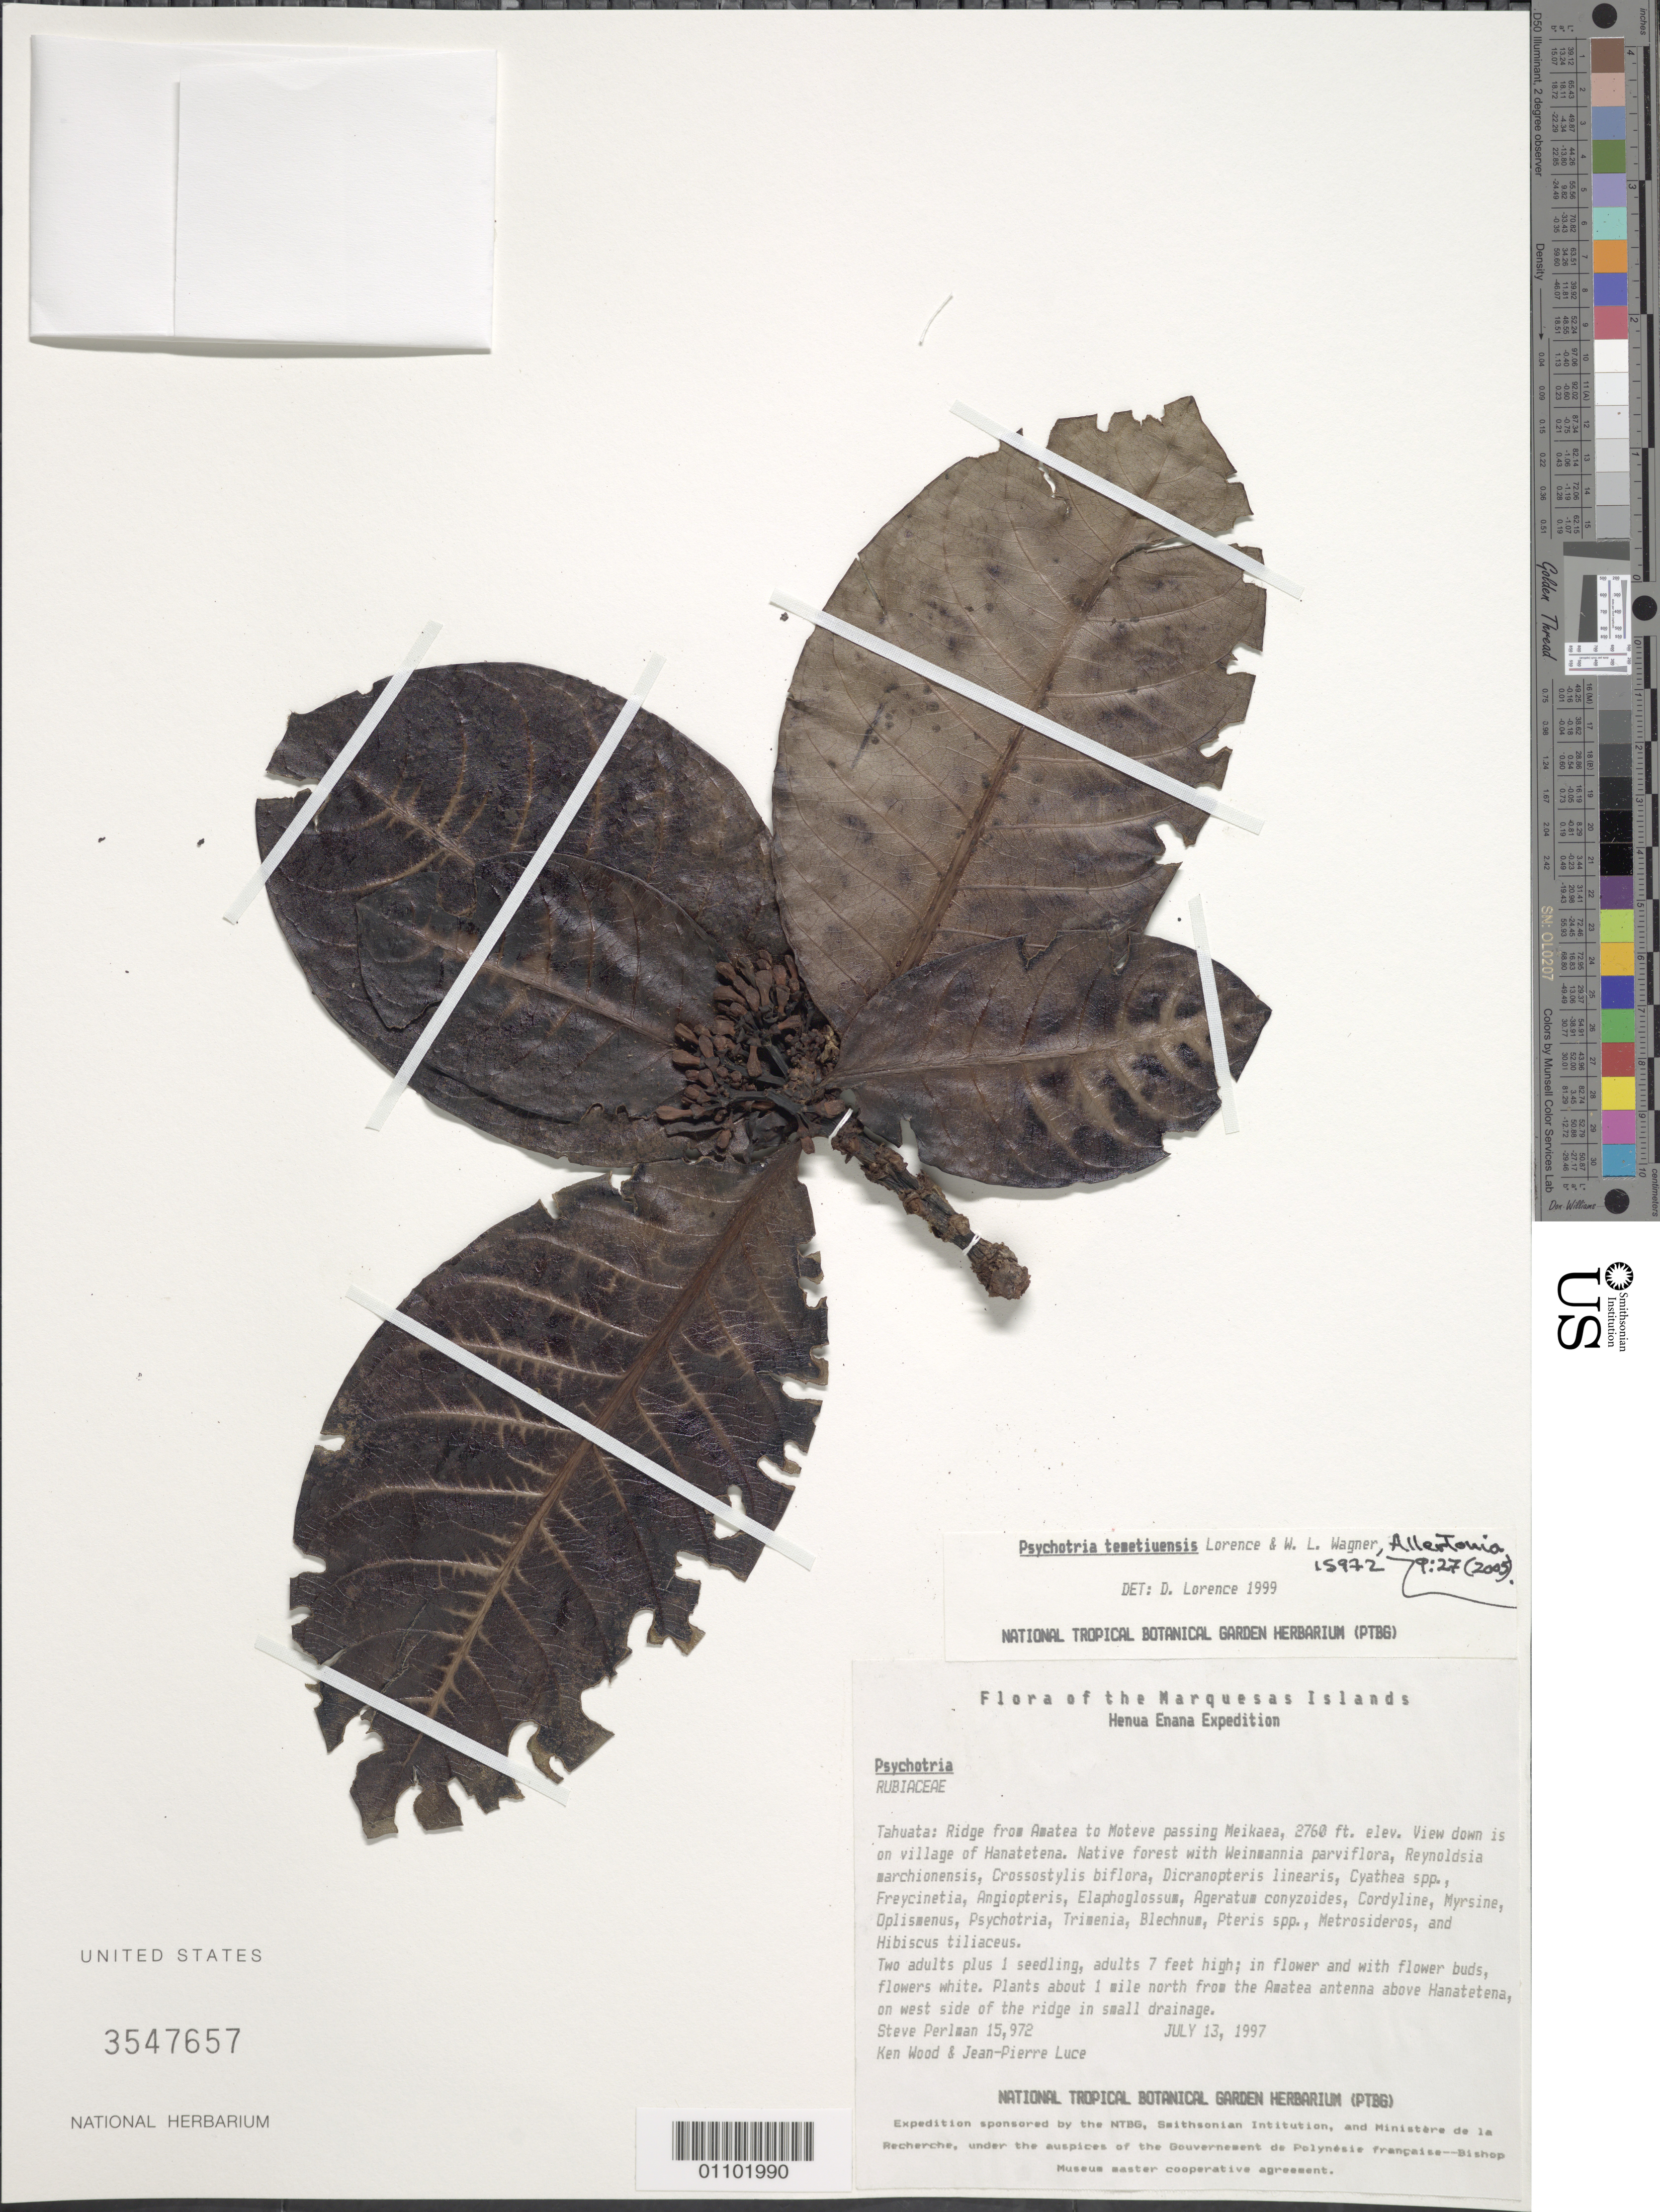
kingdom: Plantae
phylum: Tracheophyta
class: Magnoliopsida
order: Gentianales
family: Rubiaceae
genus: Psychotria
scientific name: Psychotria temetiuensis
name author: Lorence & W.L. Wagner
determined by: Lorence, David H., (PTBG), National Tropical Botanical Garden (UNITED STATES)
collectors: S. P. Perlman, K. R. Wood & J. Luce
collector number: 15972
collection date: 1997-07-13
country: French Polynesia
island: Tahuata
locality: Ridge from Amatea to Moteve passing Meikaea, view down is on village of Hanatetena, about 1 mile from the Amatea antenna toward N and Hanatetena, on W side of the ridge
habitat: Native forest, in small drainage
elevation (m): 841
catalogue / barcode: US 3547657